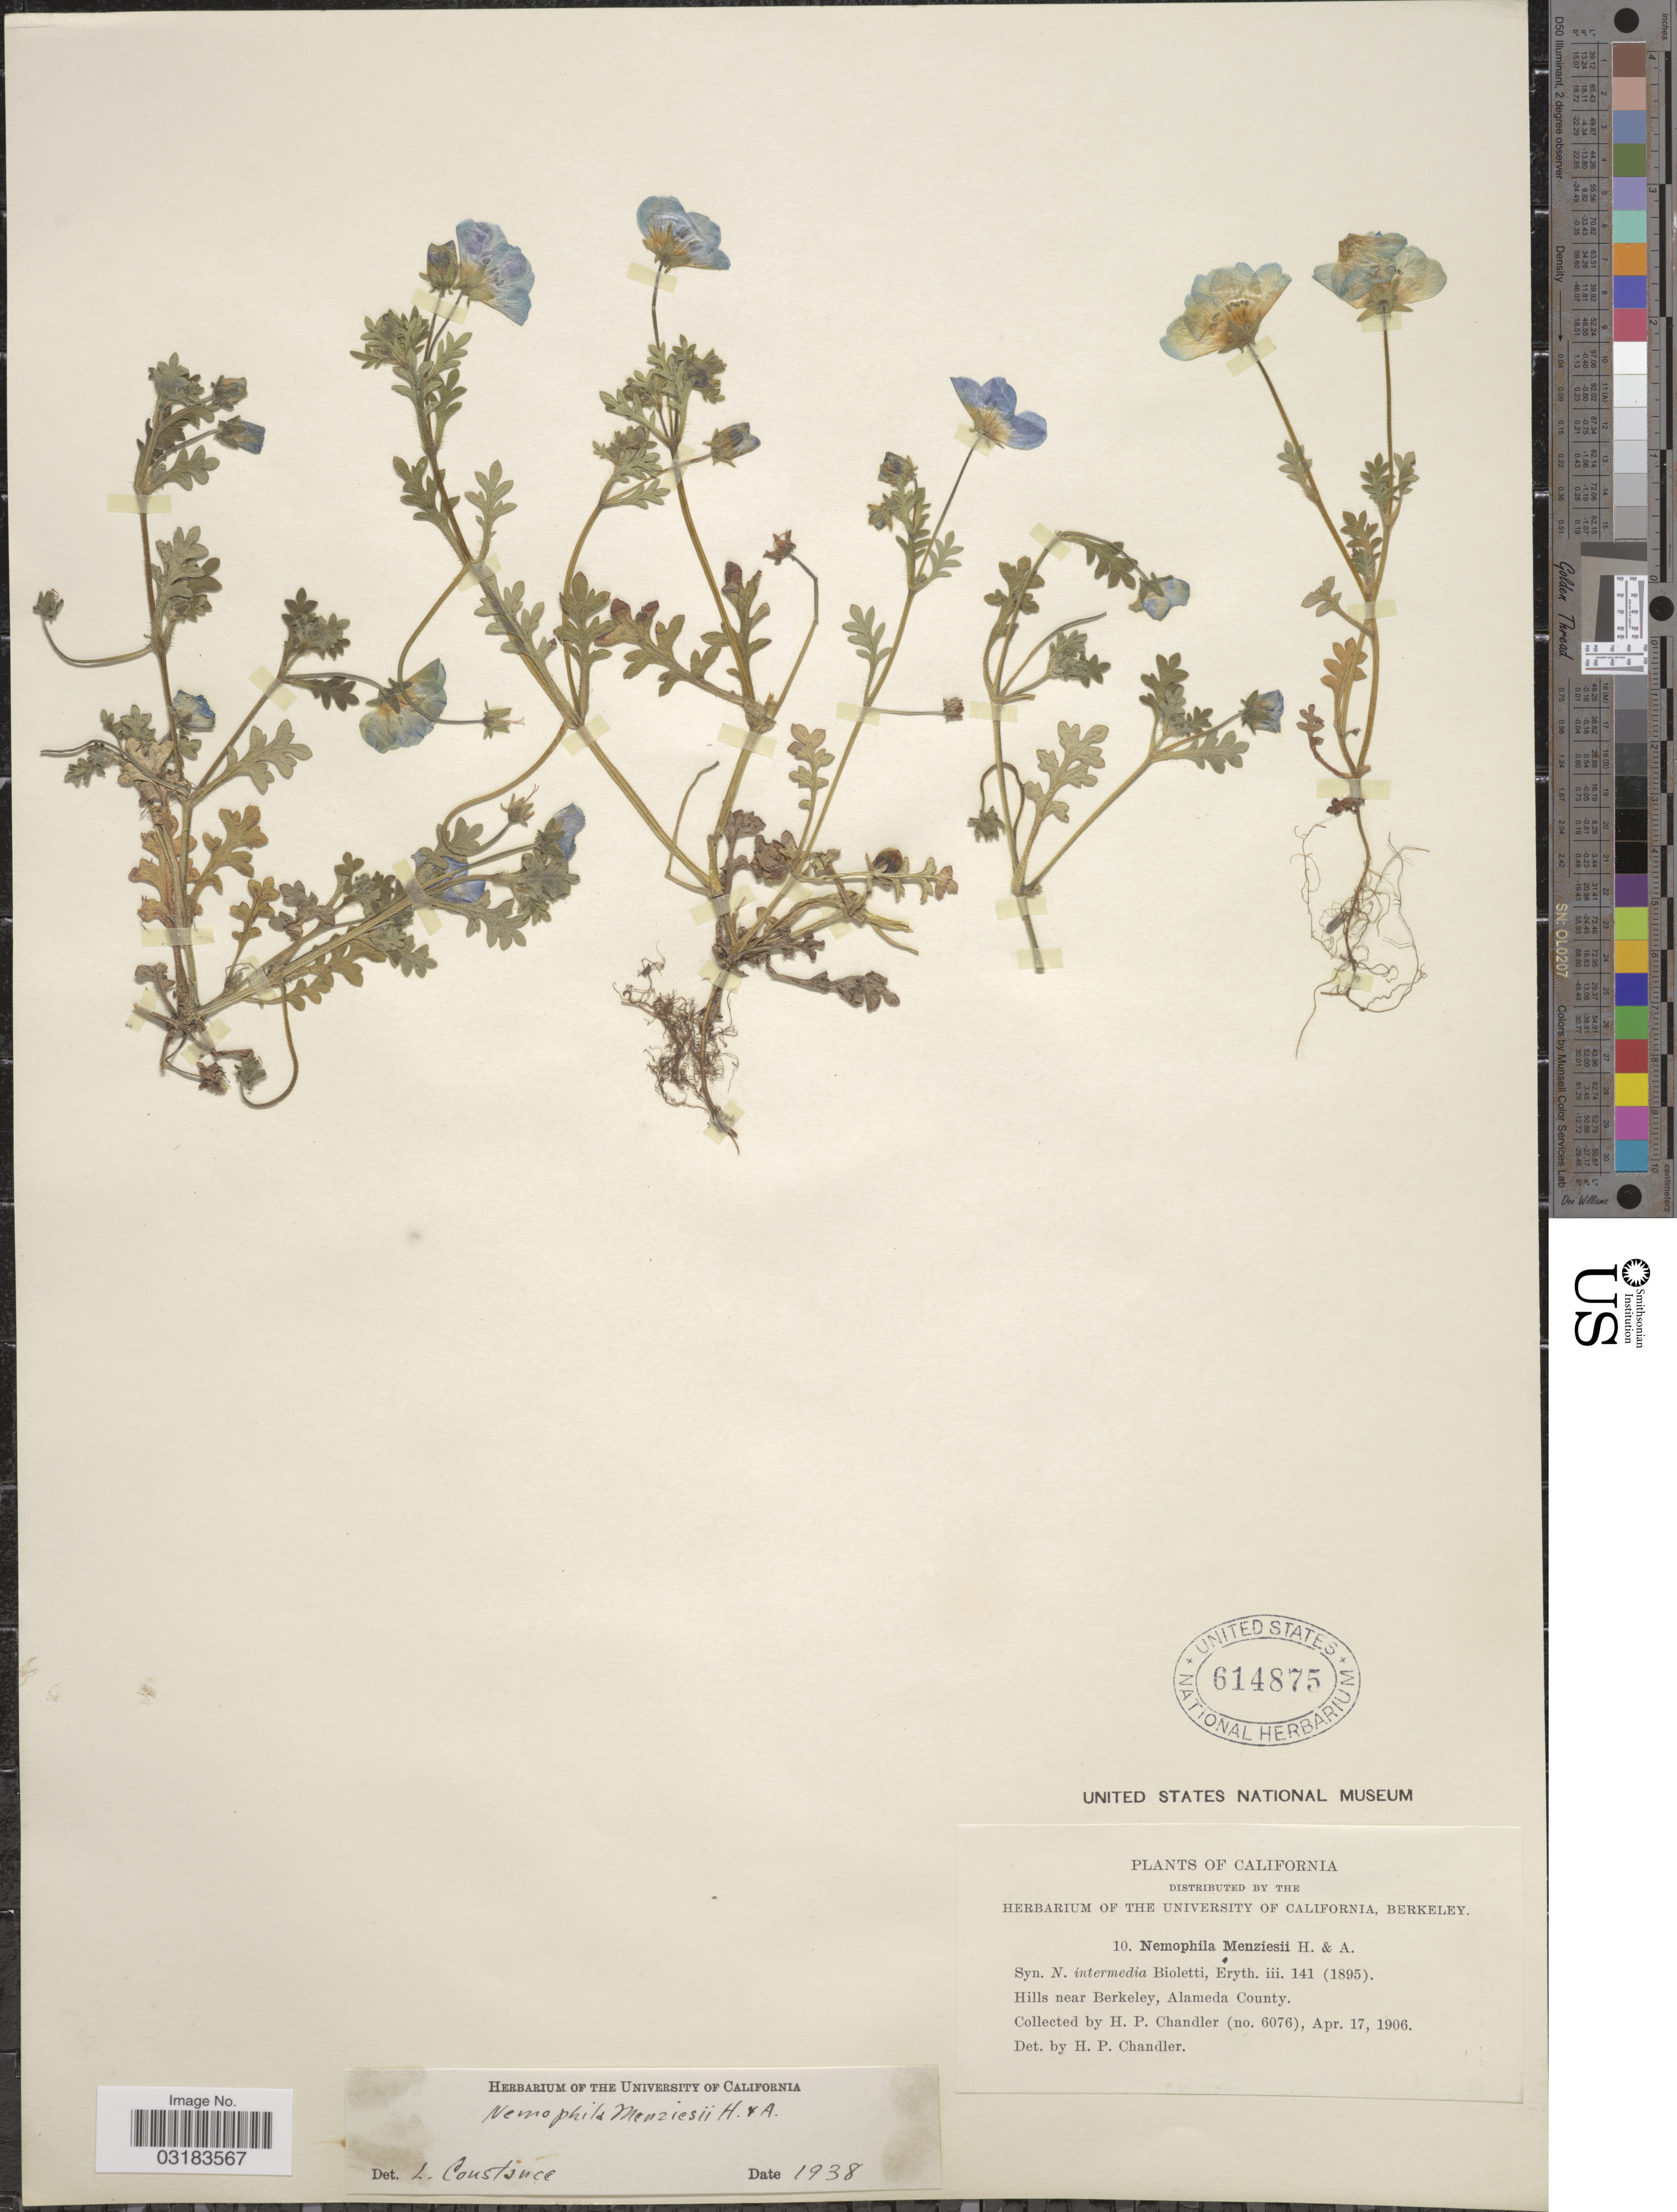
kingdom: Plantae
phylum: Tracheophyta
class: Magnoliopsida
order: Boraginales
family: Hydrophyllaceae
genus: Nemophila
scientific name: Nemophila menziesii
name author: Hook. & Arn.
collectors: H. Chandler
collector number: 6076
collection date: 1906-04-17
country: United States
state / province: California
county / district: Alameda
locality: Hills near Berkeley, Alameda County.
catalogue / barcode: US 614875